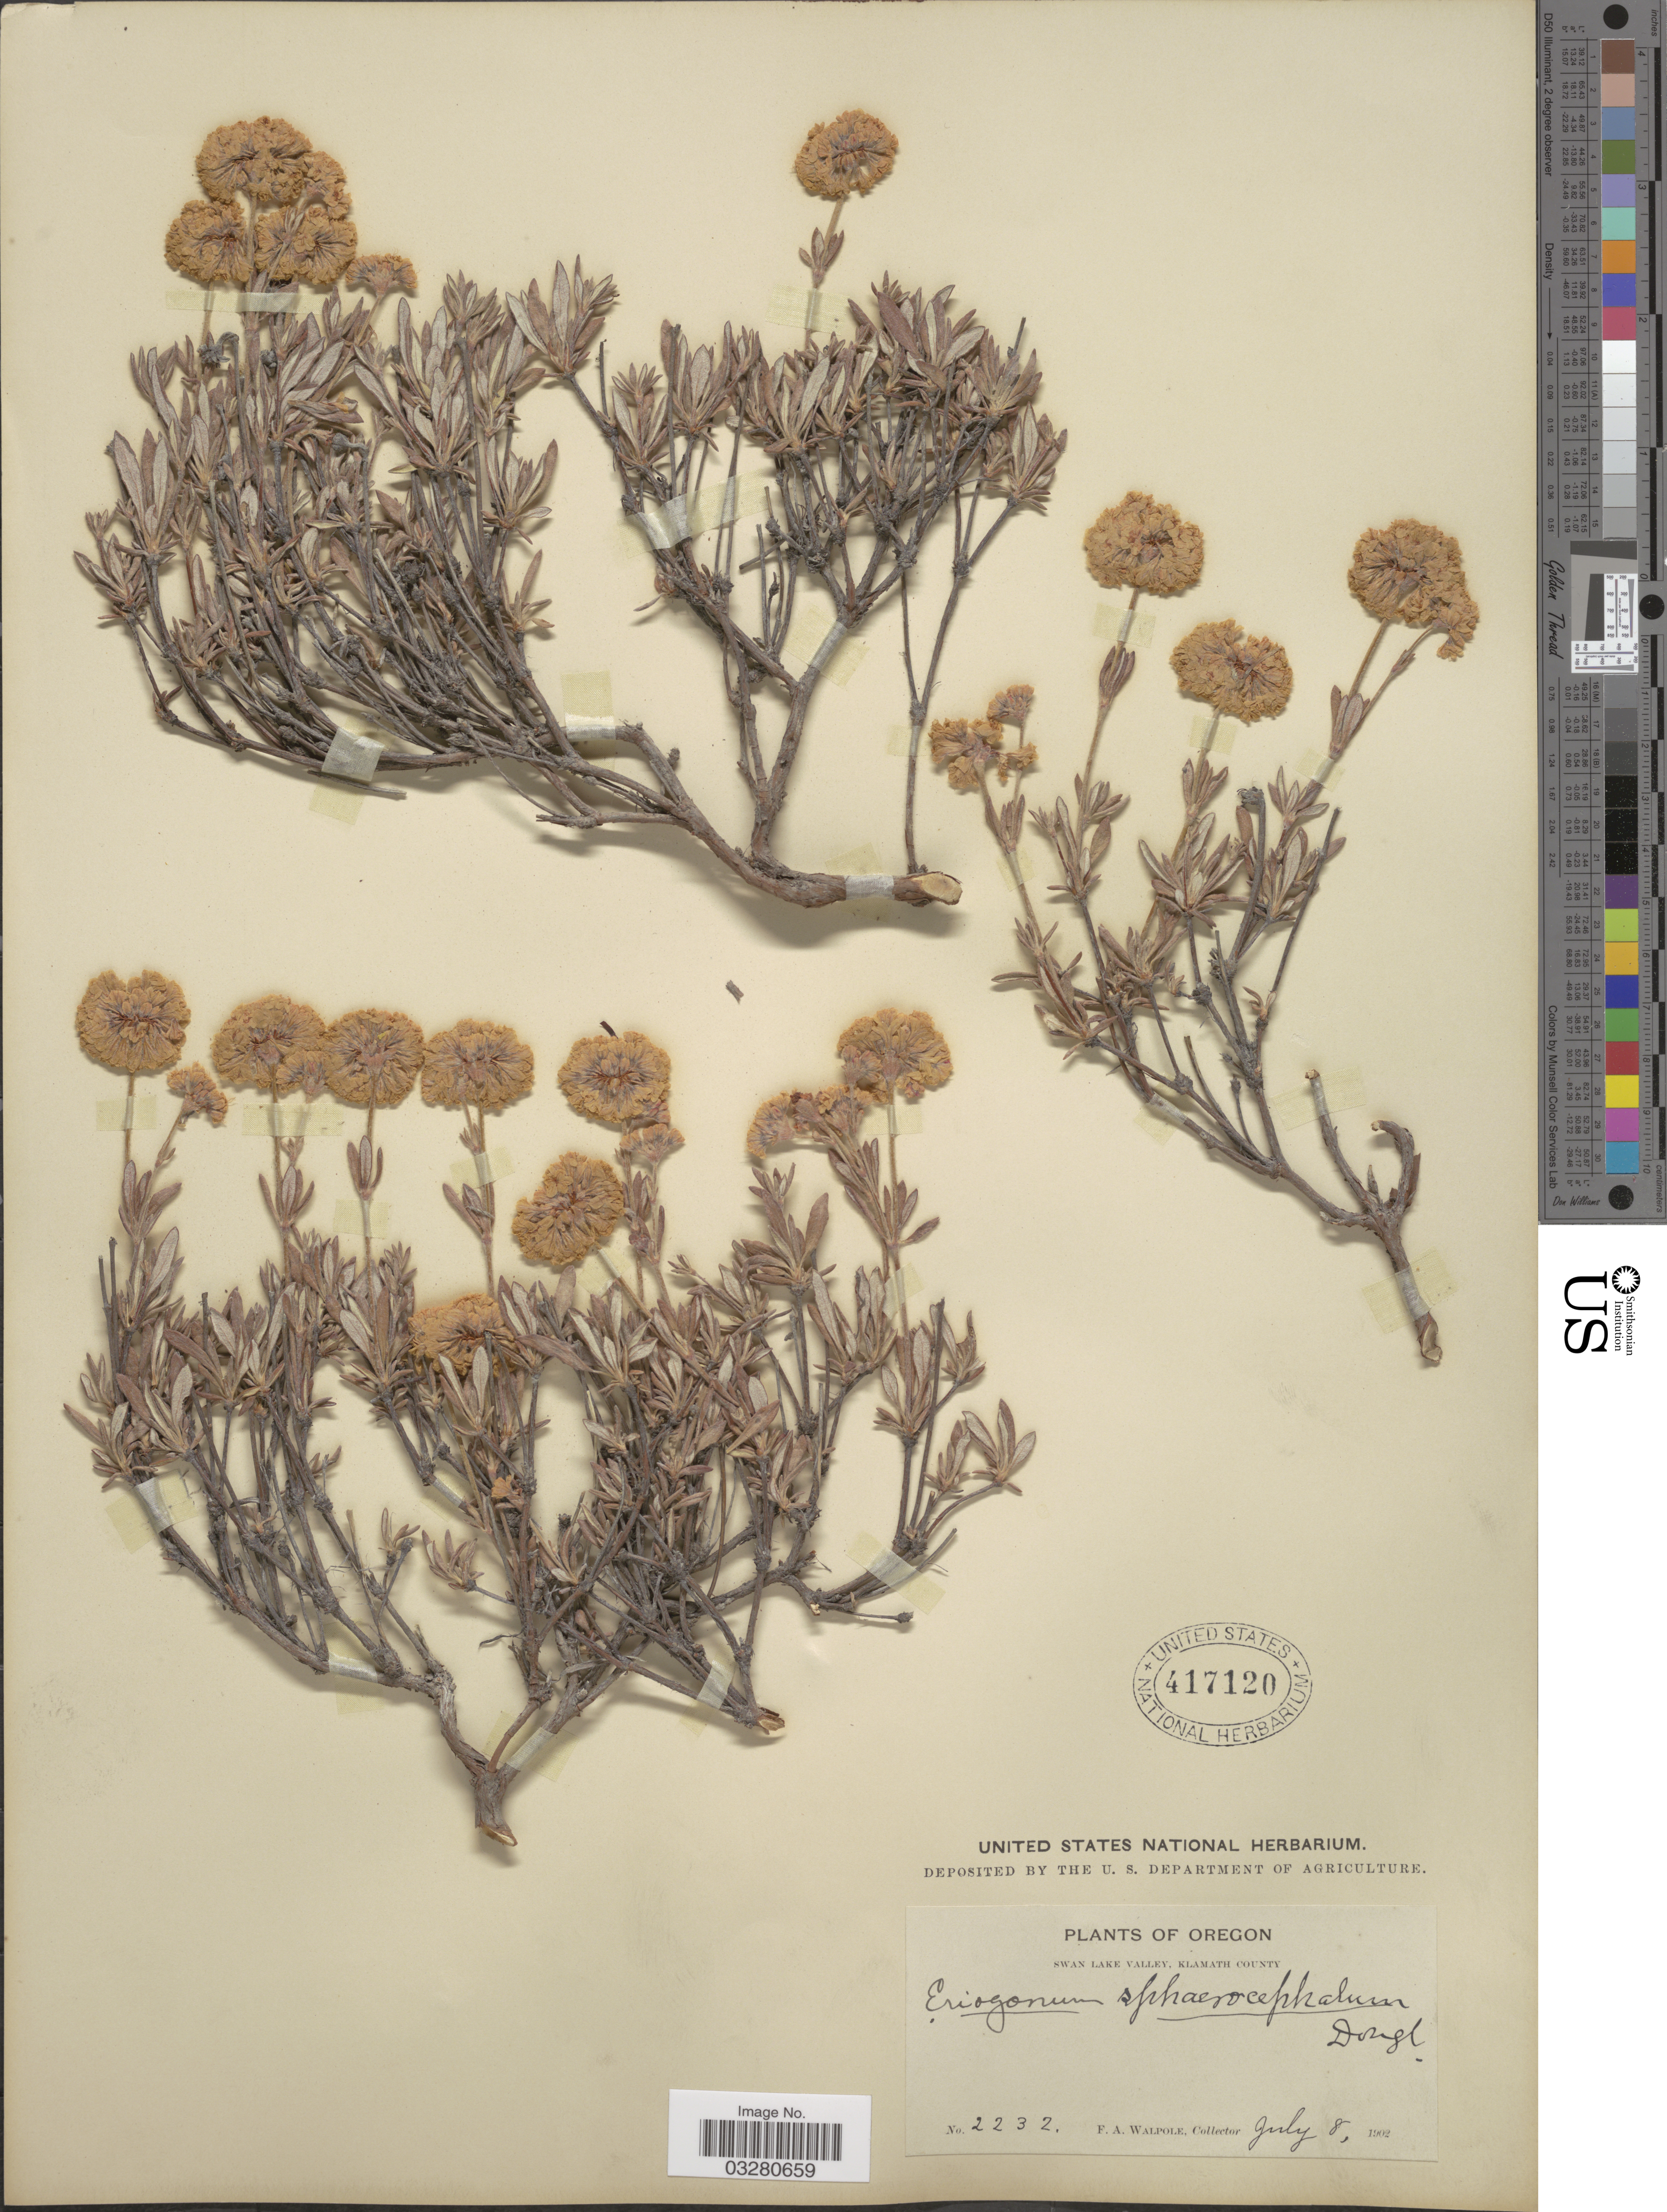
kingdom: Plantae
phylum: Tracheophyta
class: Magnoliopsida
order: Caryophyllales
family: Polygonaceae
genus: Eriogonum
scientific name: Eriogonum sphaerocephalum var. halimioides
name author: (Gand.) S. Stokes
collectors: F. Walpole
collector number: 2232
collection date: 1902-07-08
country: United States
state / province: Oregon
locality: Swan Lake Valley, Klamath County.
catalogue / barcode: US 417120